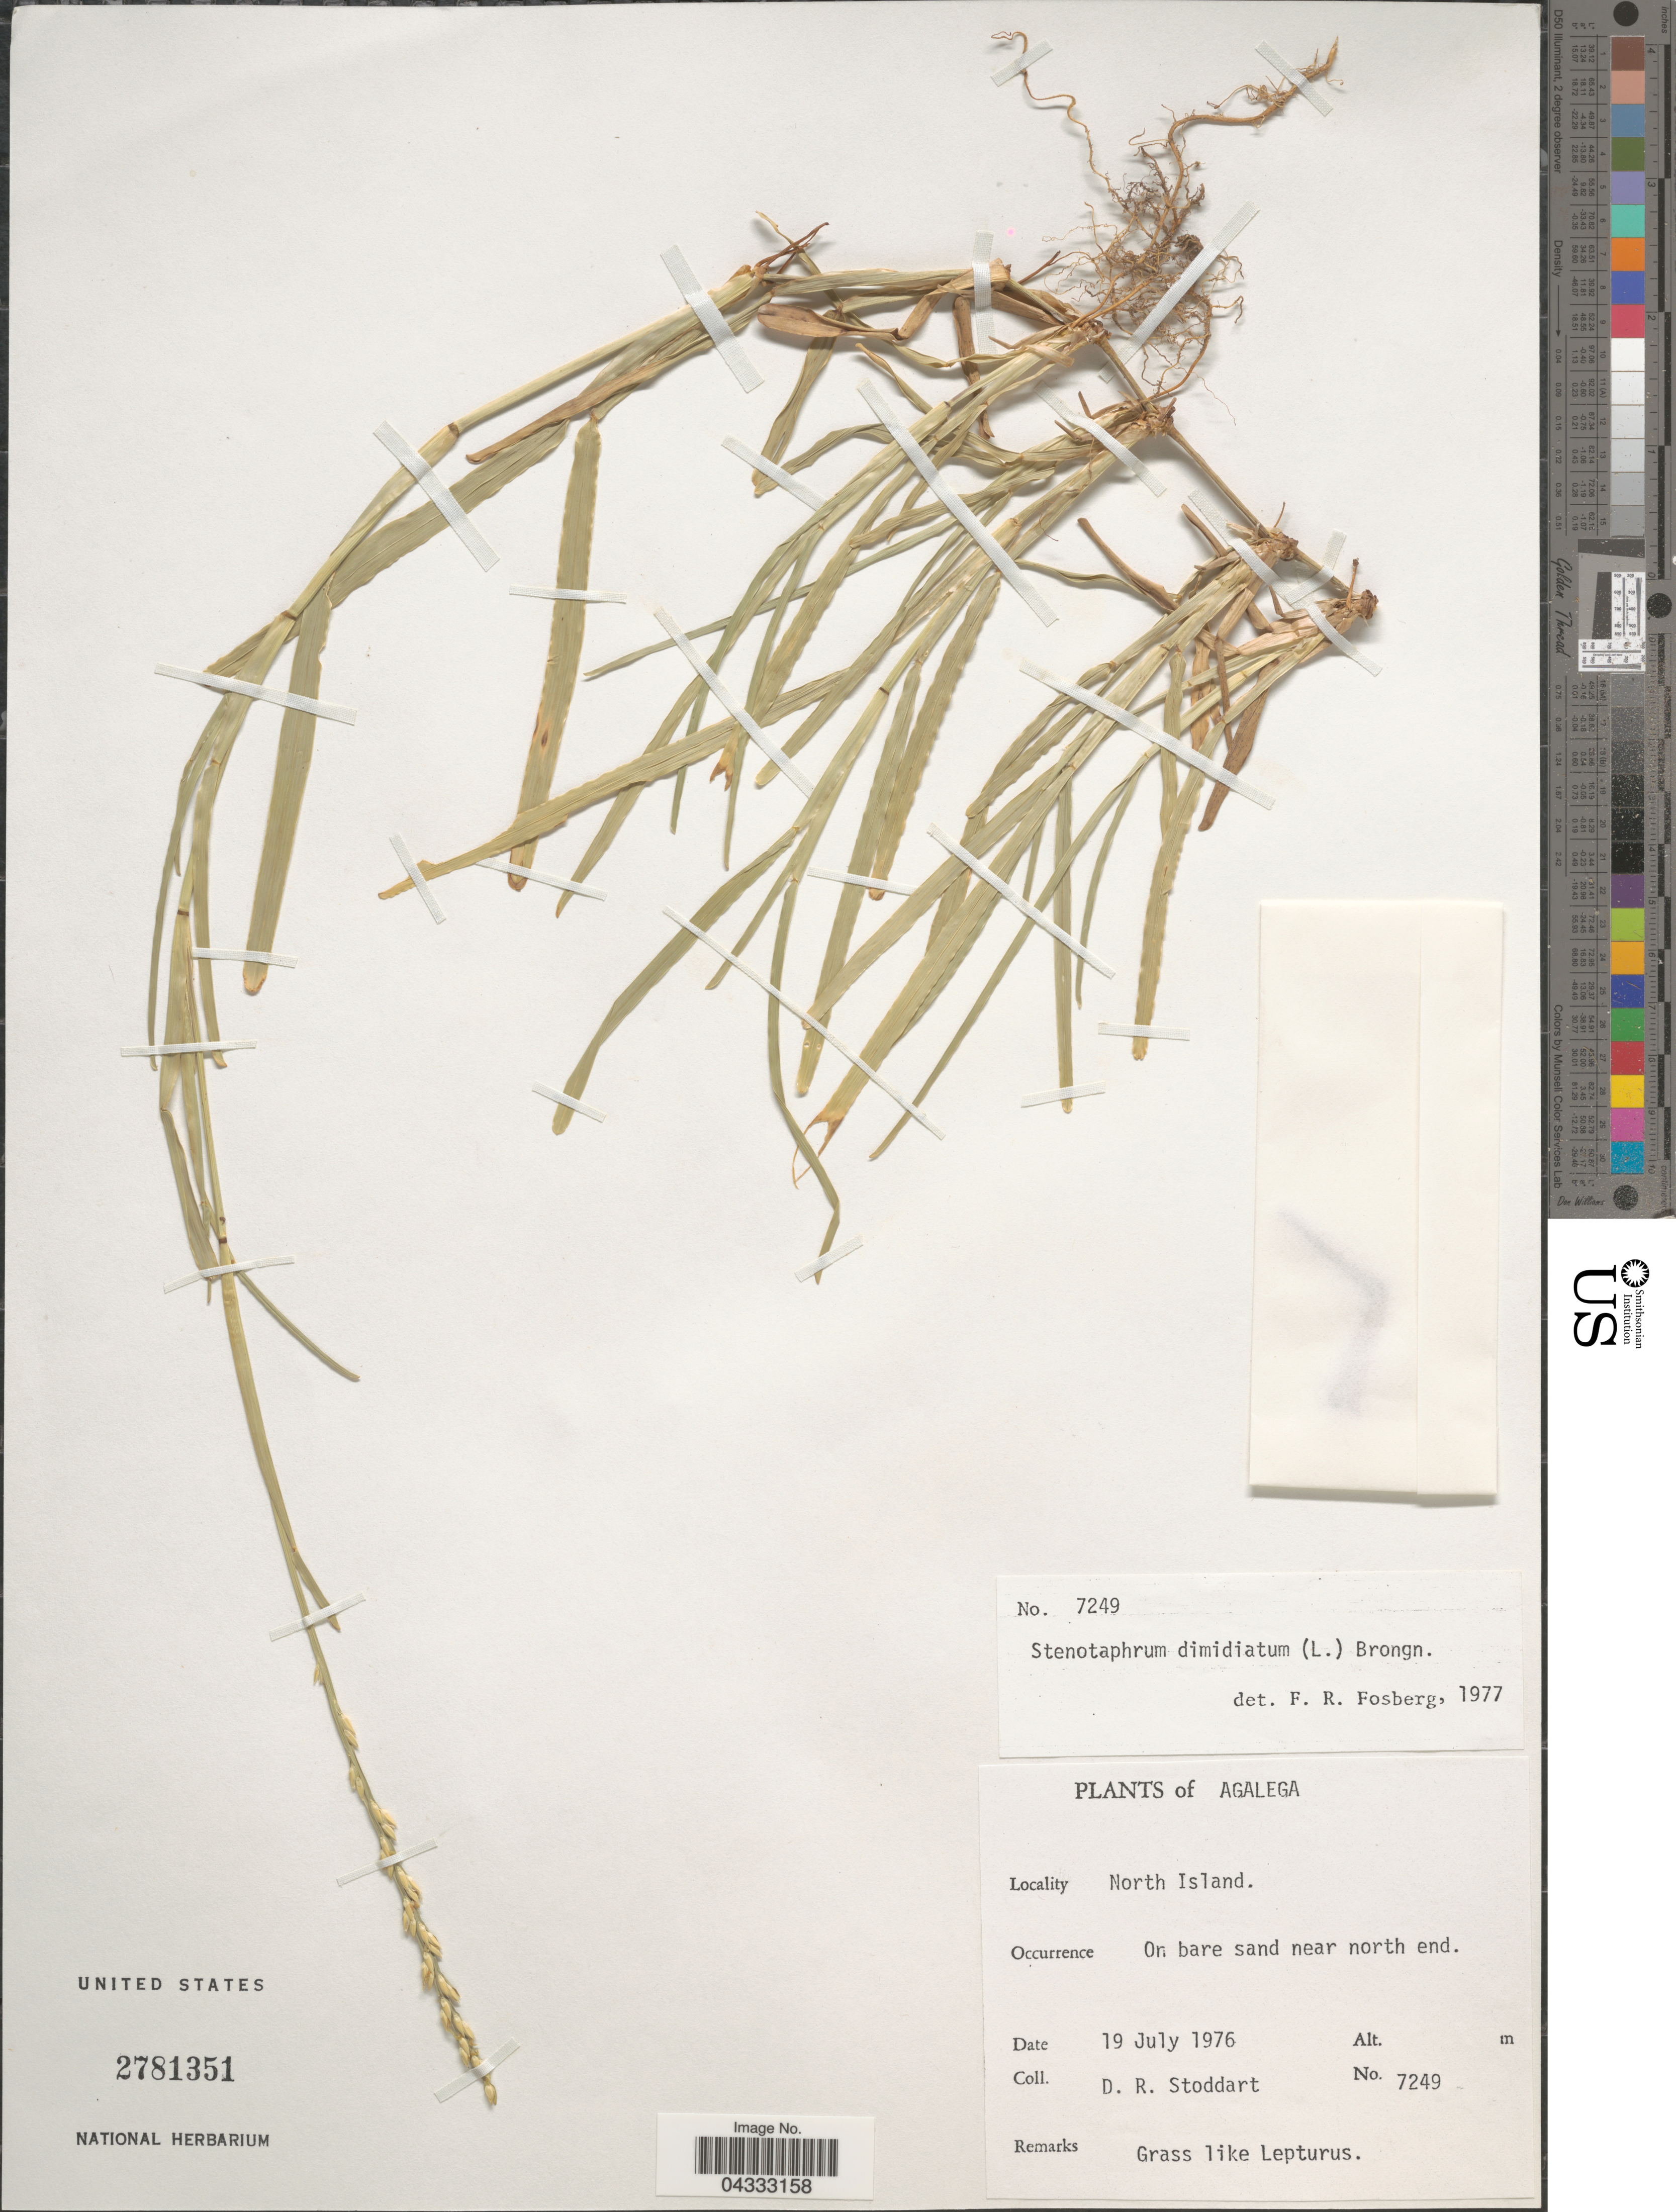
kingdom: Plantae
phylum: Tracheophyta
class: Liliopsida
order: Poales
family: Poaceae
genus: Stenotaphrum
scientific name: Stenotaphrum dimidiatum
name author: (L.) Brongn.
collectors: D. R. Stoddart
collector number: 7249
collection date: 1976-07-19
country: Mauritius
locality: Agalega. North Island. On bare sand near north end.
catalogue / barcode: US 2781351